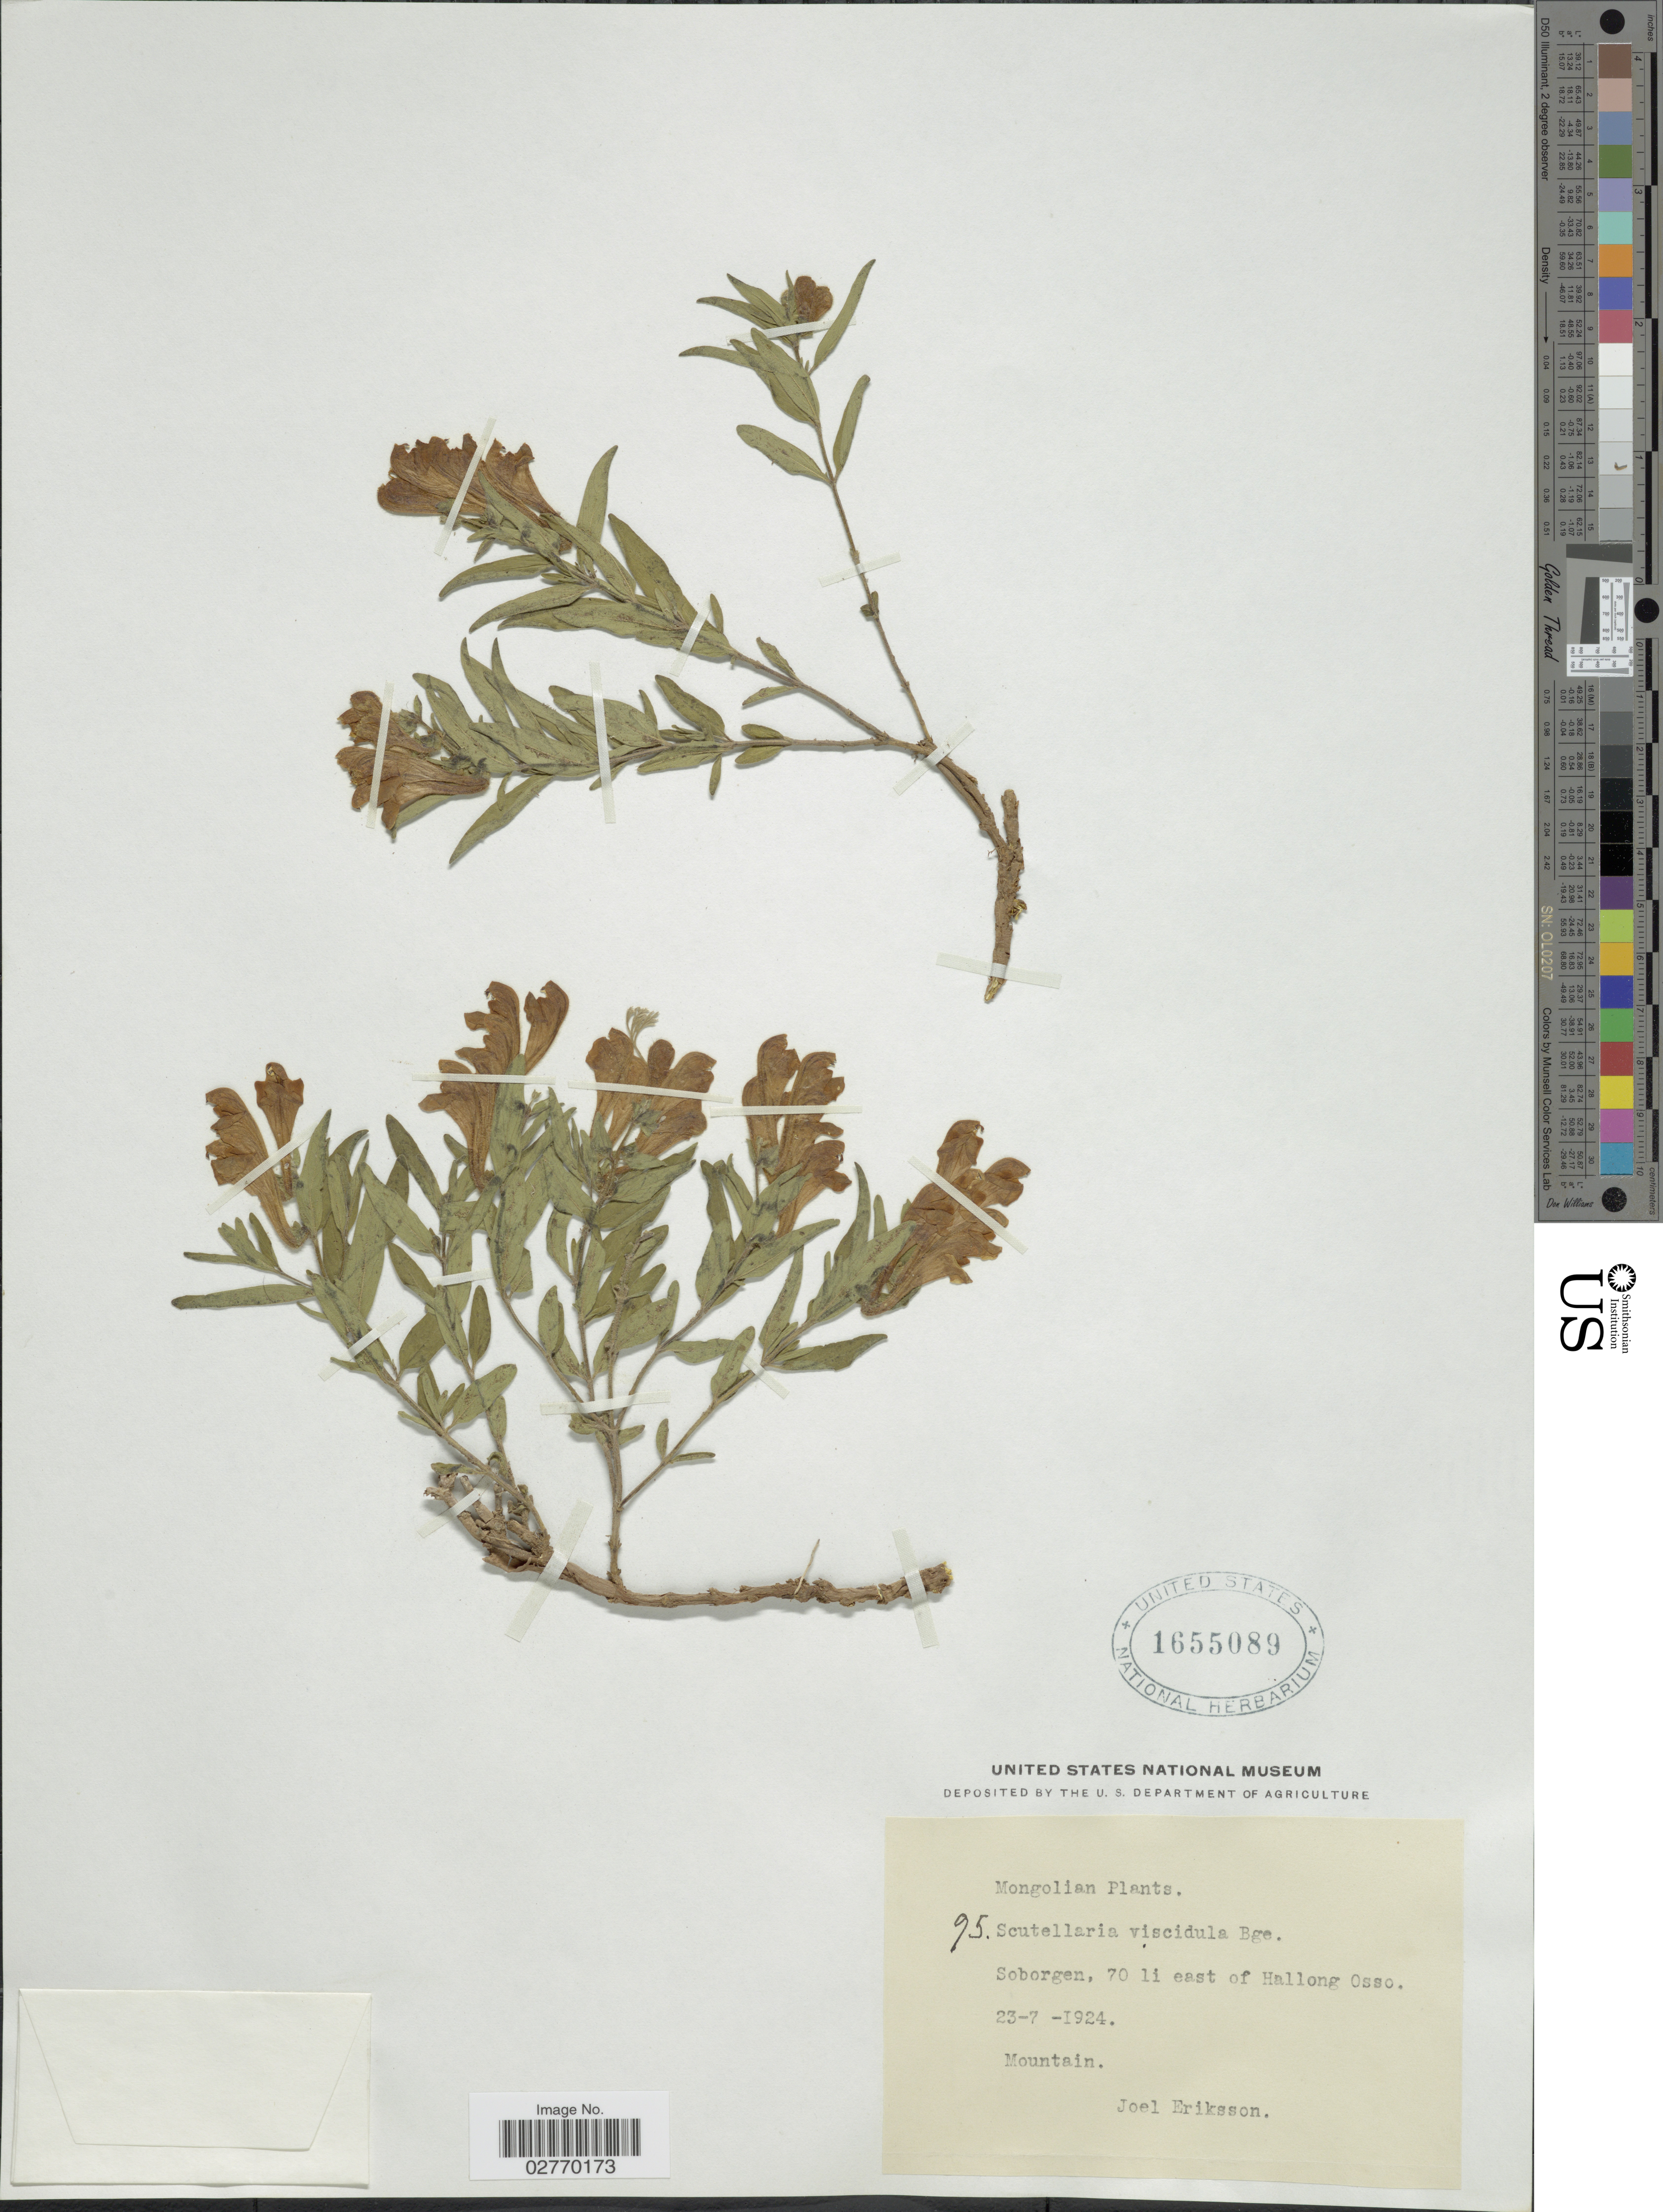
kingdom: Plantae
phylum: Tracheophyta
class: Magnoliopsida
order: Lamiales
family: Lamiaceae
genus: Scutellaria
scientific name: Scutellaria viscidula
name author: Bunge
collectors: J. Erikson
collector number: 95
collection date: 1924-07-23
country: Mongolia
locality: Soborgen, 70 li east of Hallong Osso.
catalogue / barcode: US 1655089